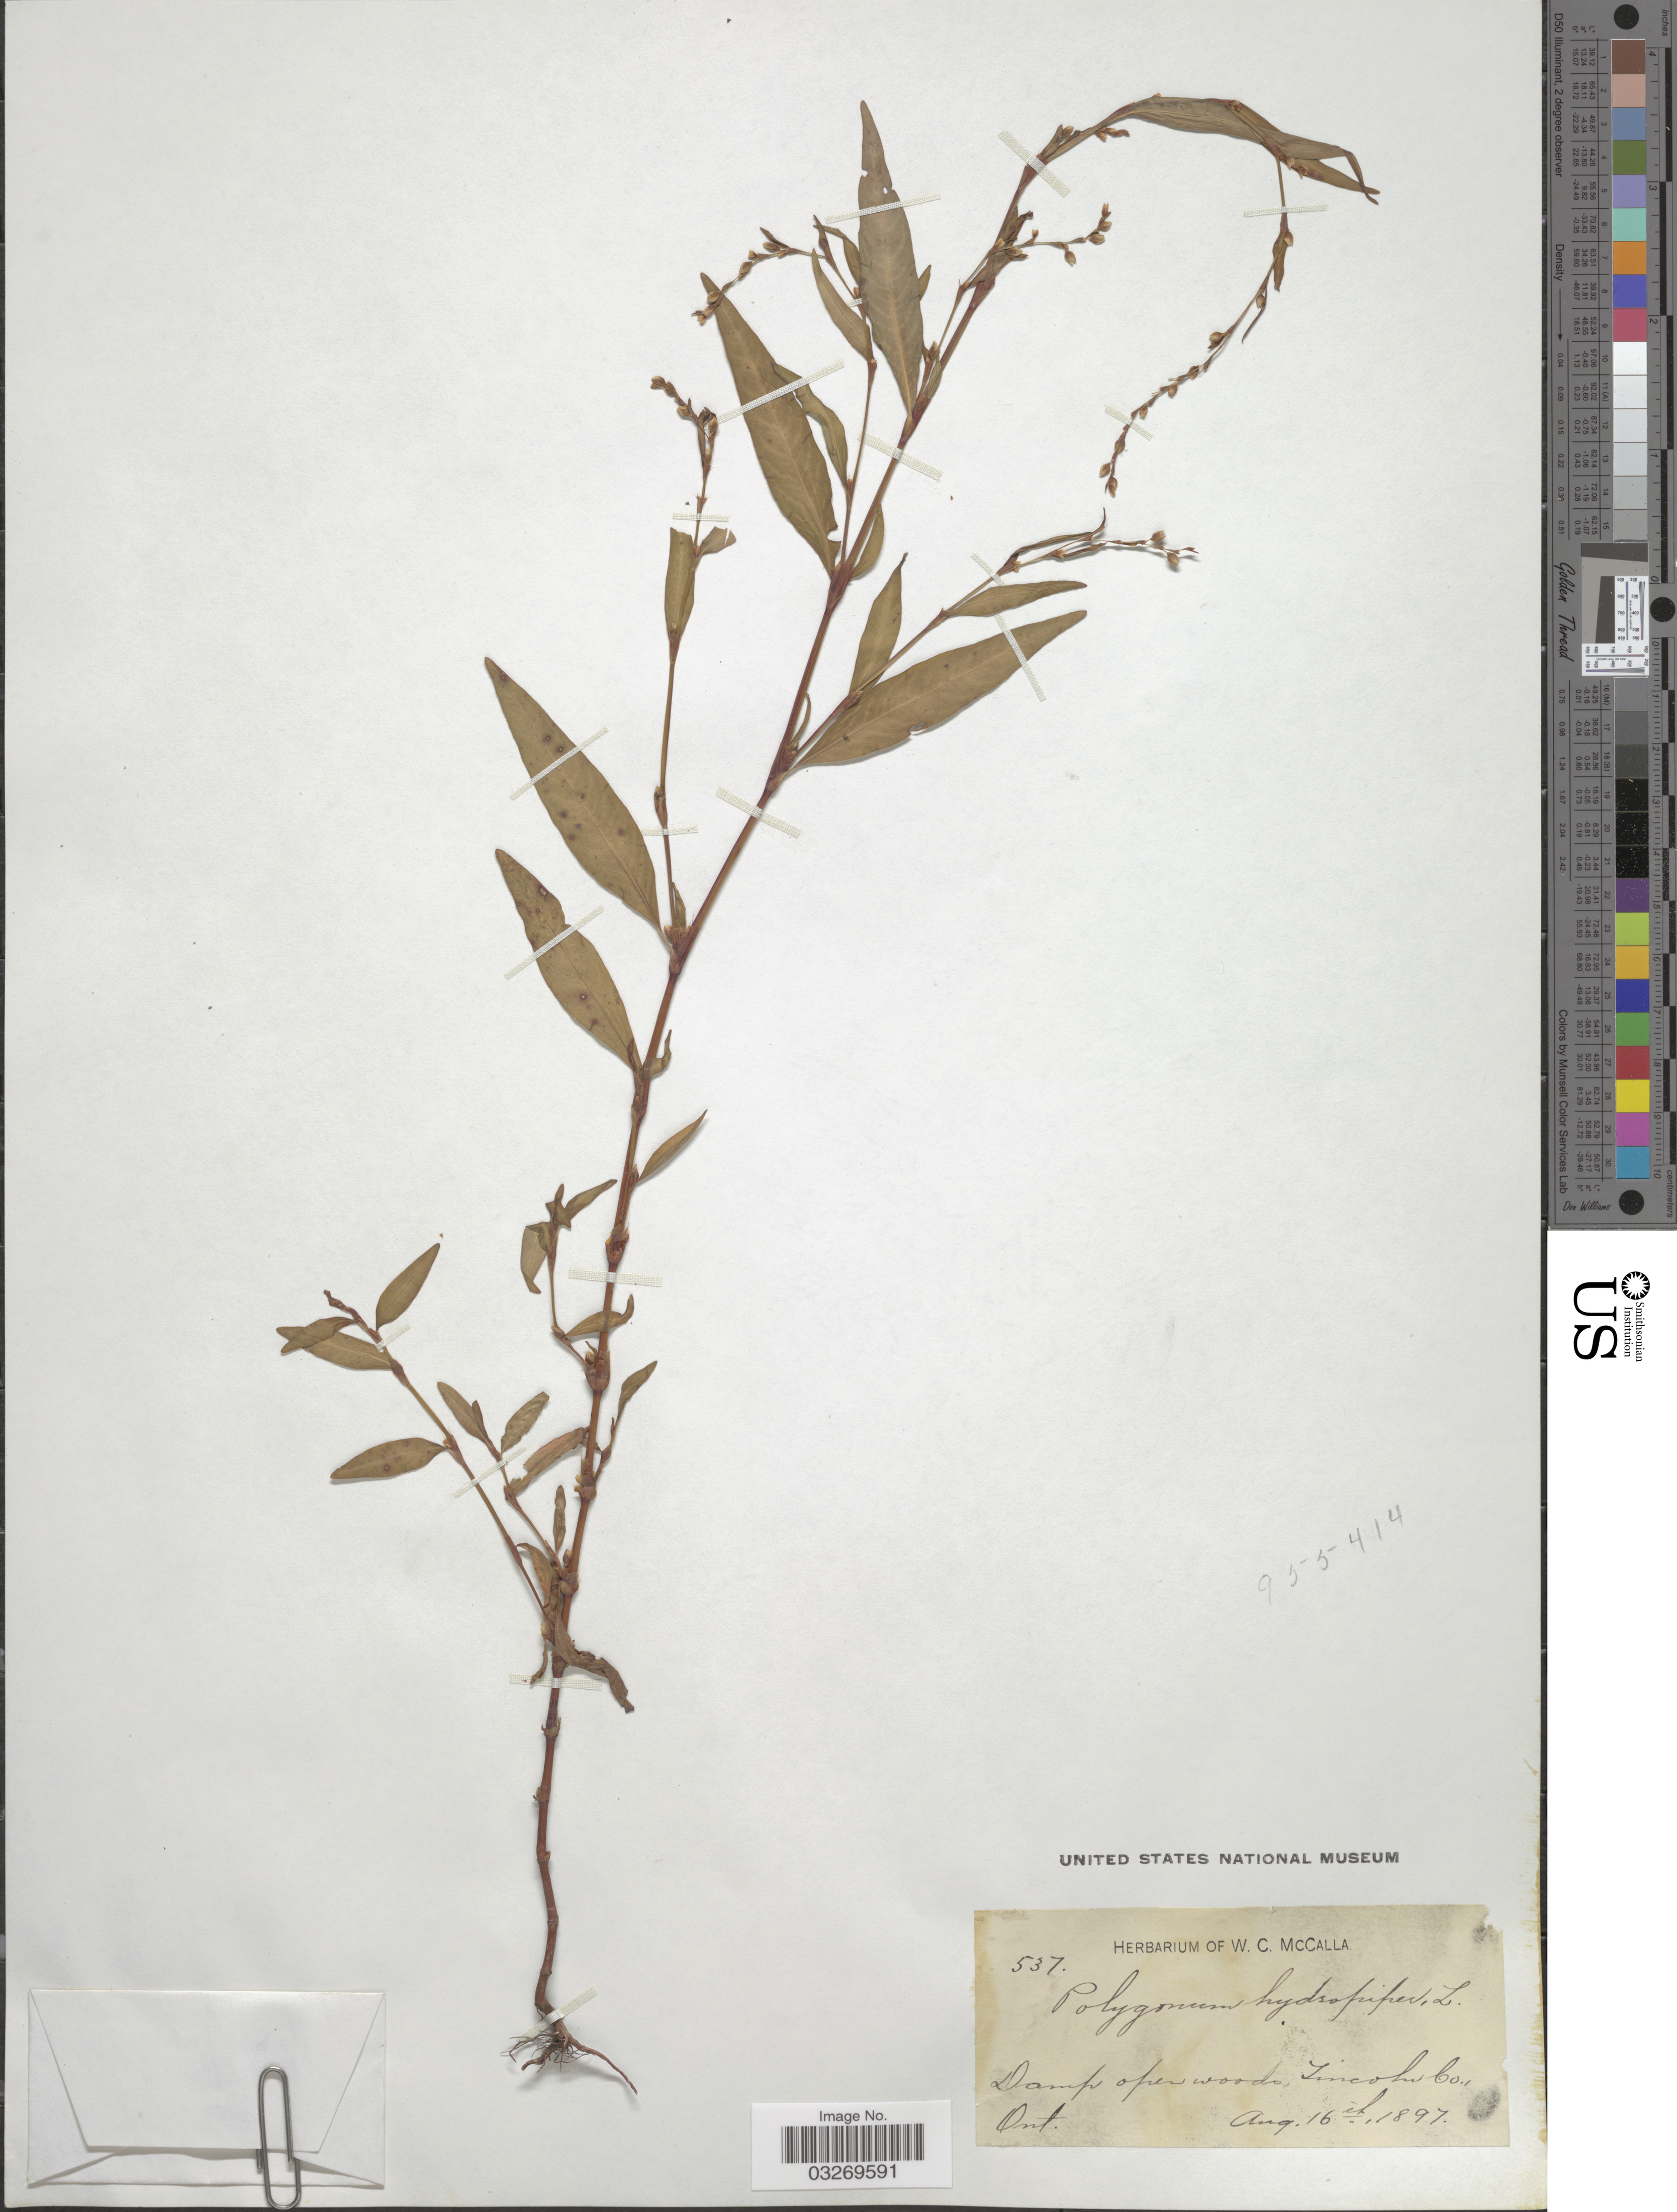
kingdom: Plantae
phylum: Tracheophyta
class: Magnoliopsida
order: Caryophyllales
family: Polygonaceae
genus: Persicaria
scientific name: Persicaria hydropiper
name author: (L.) Delarbre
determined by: Atha, D. E.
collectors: ex herb. W. C. McCalla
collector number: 537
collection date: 1897-08-16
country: Canada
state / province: Ontario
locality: Damp open woods, Lincoln Co.